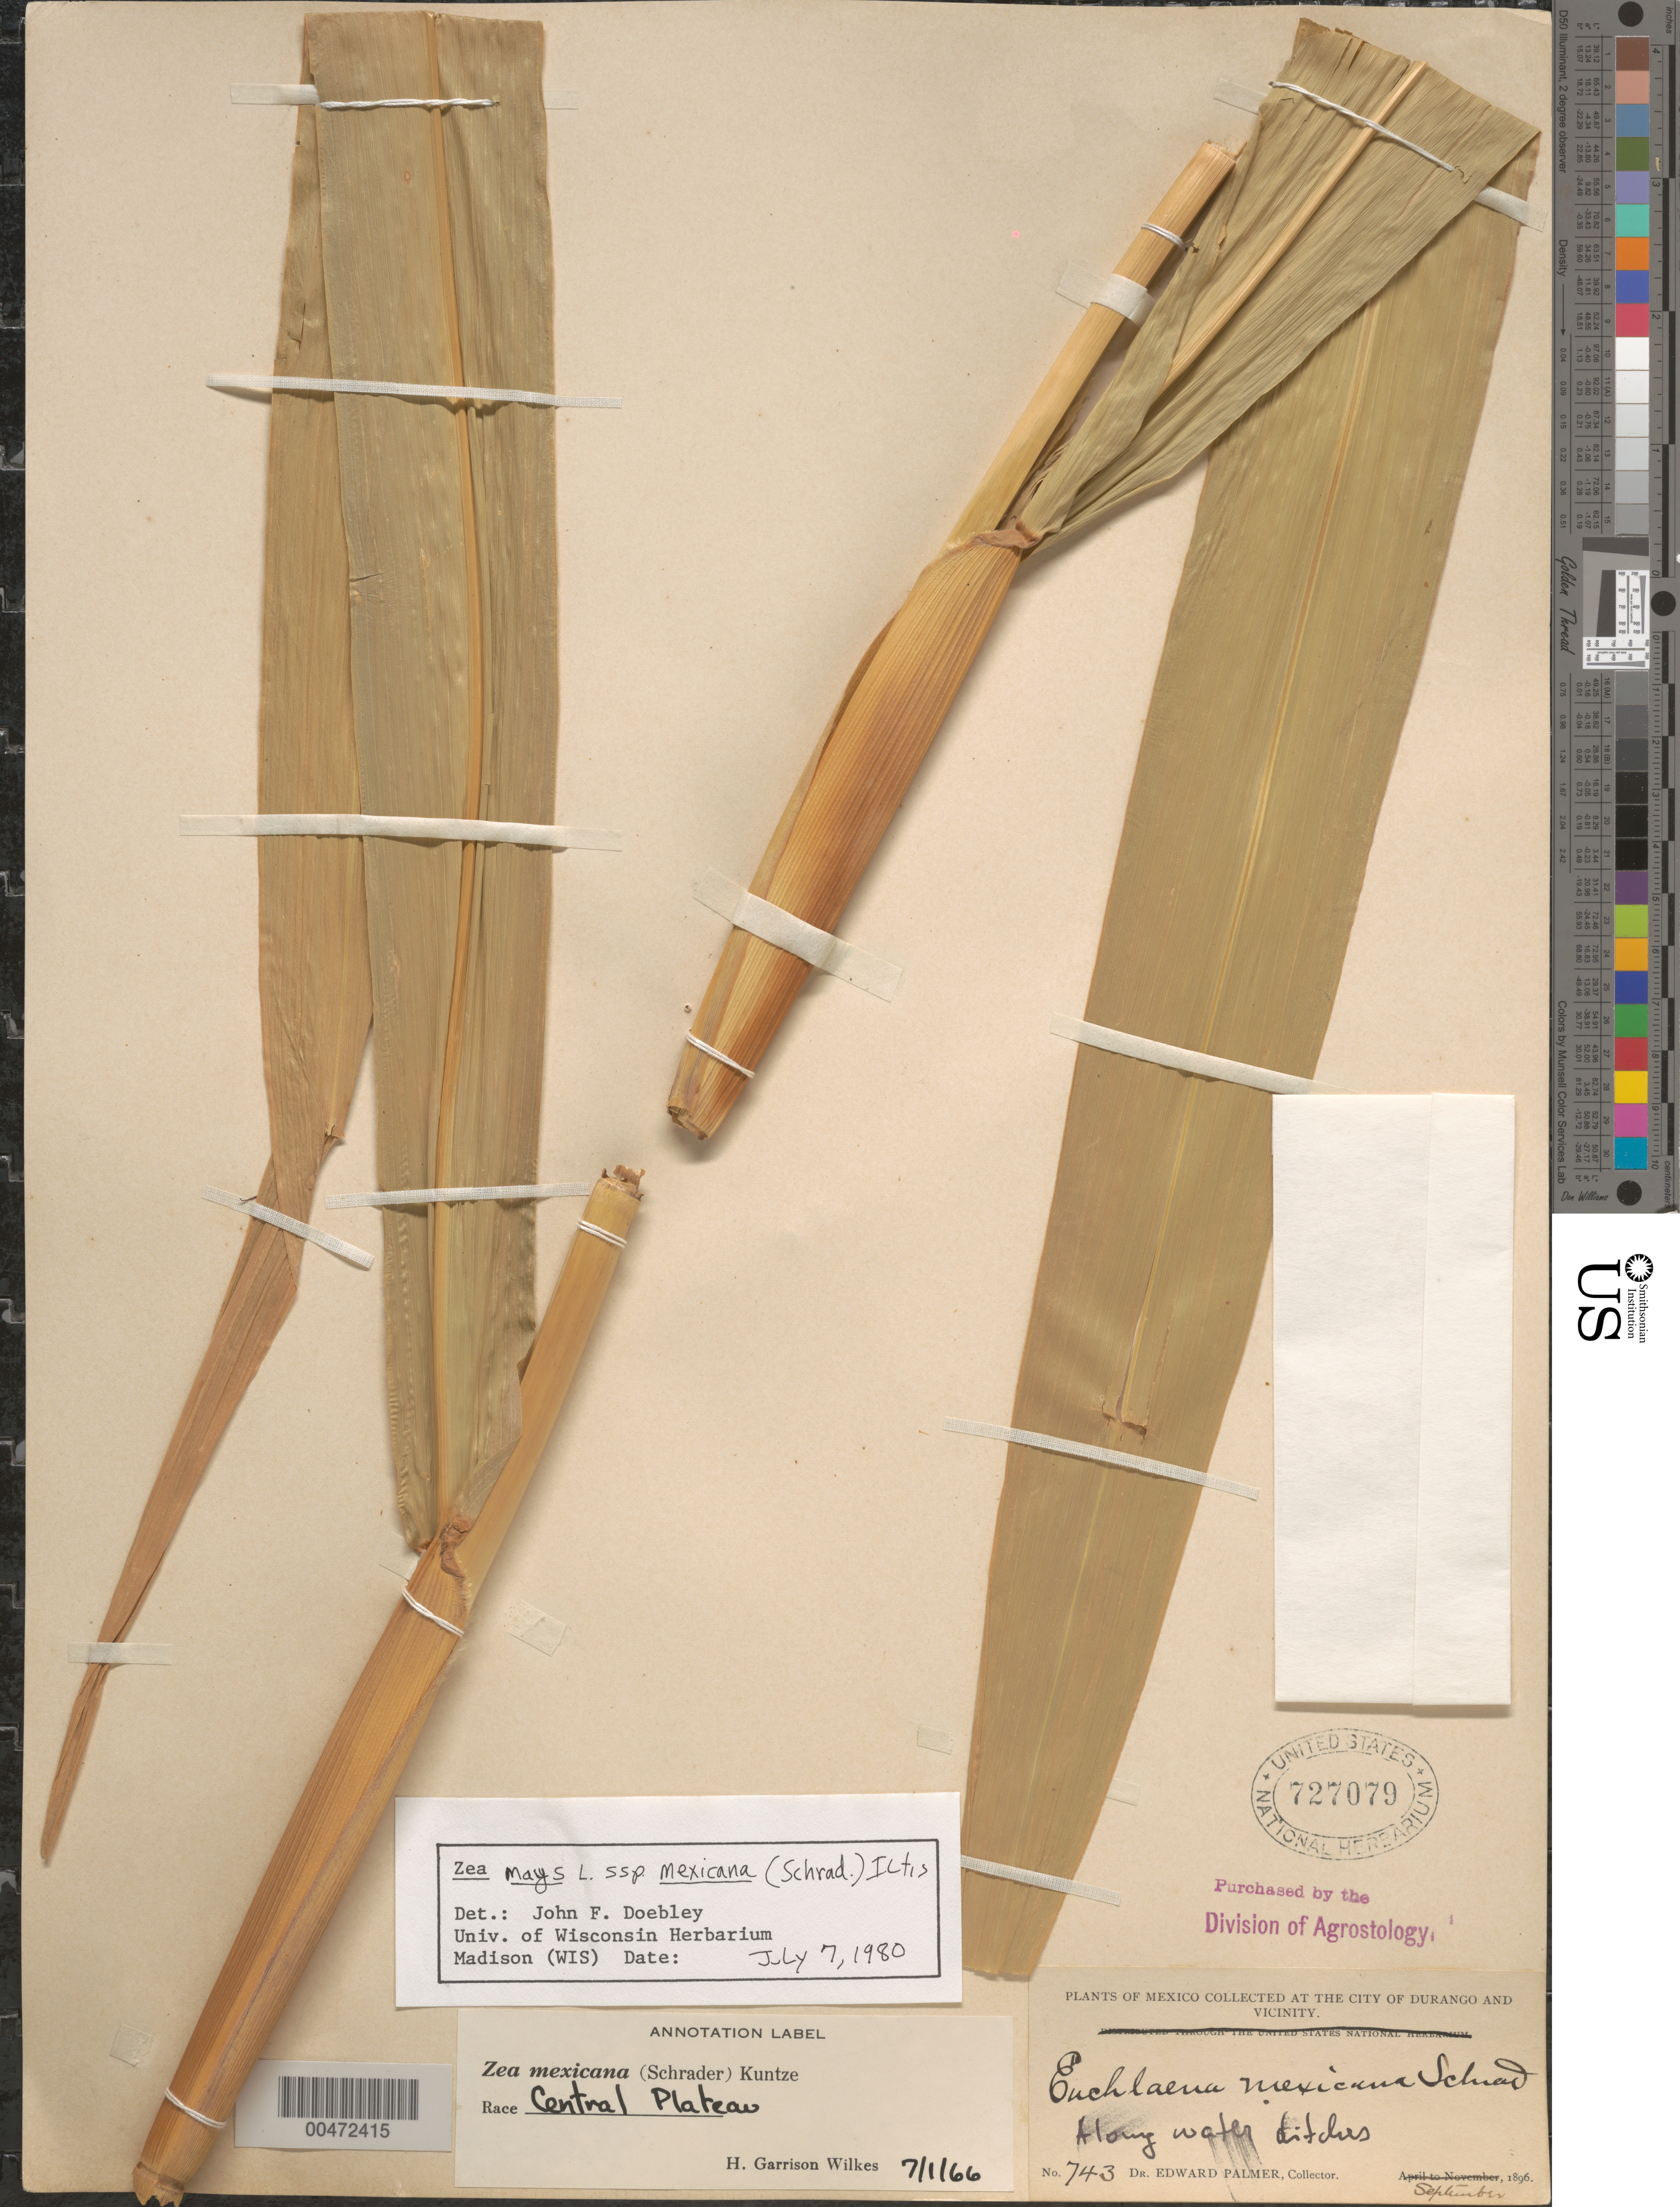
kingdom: Plantae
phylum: Tracheophyta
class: Liliopsida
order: Poales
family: Poaceae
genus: Zea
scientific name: Zea mays subsp. mexicana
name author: (Schrad.) Iltis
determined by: Doebley, John F.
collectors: E. Palmer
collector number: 743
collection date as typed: Sep 1896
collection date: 1896-09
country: Mexico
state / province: Durango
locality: City of Durango & vicinity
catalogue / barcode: US 727079